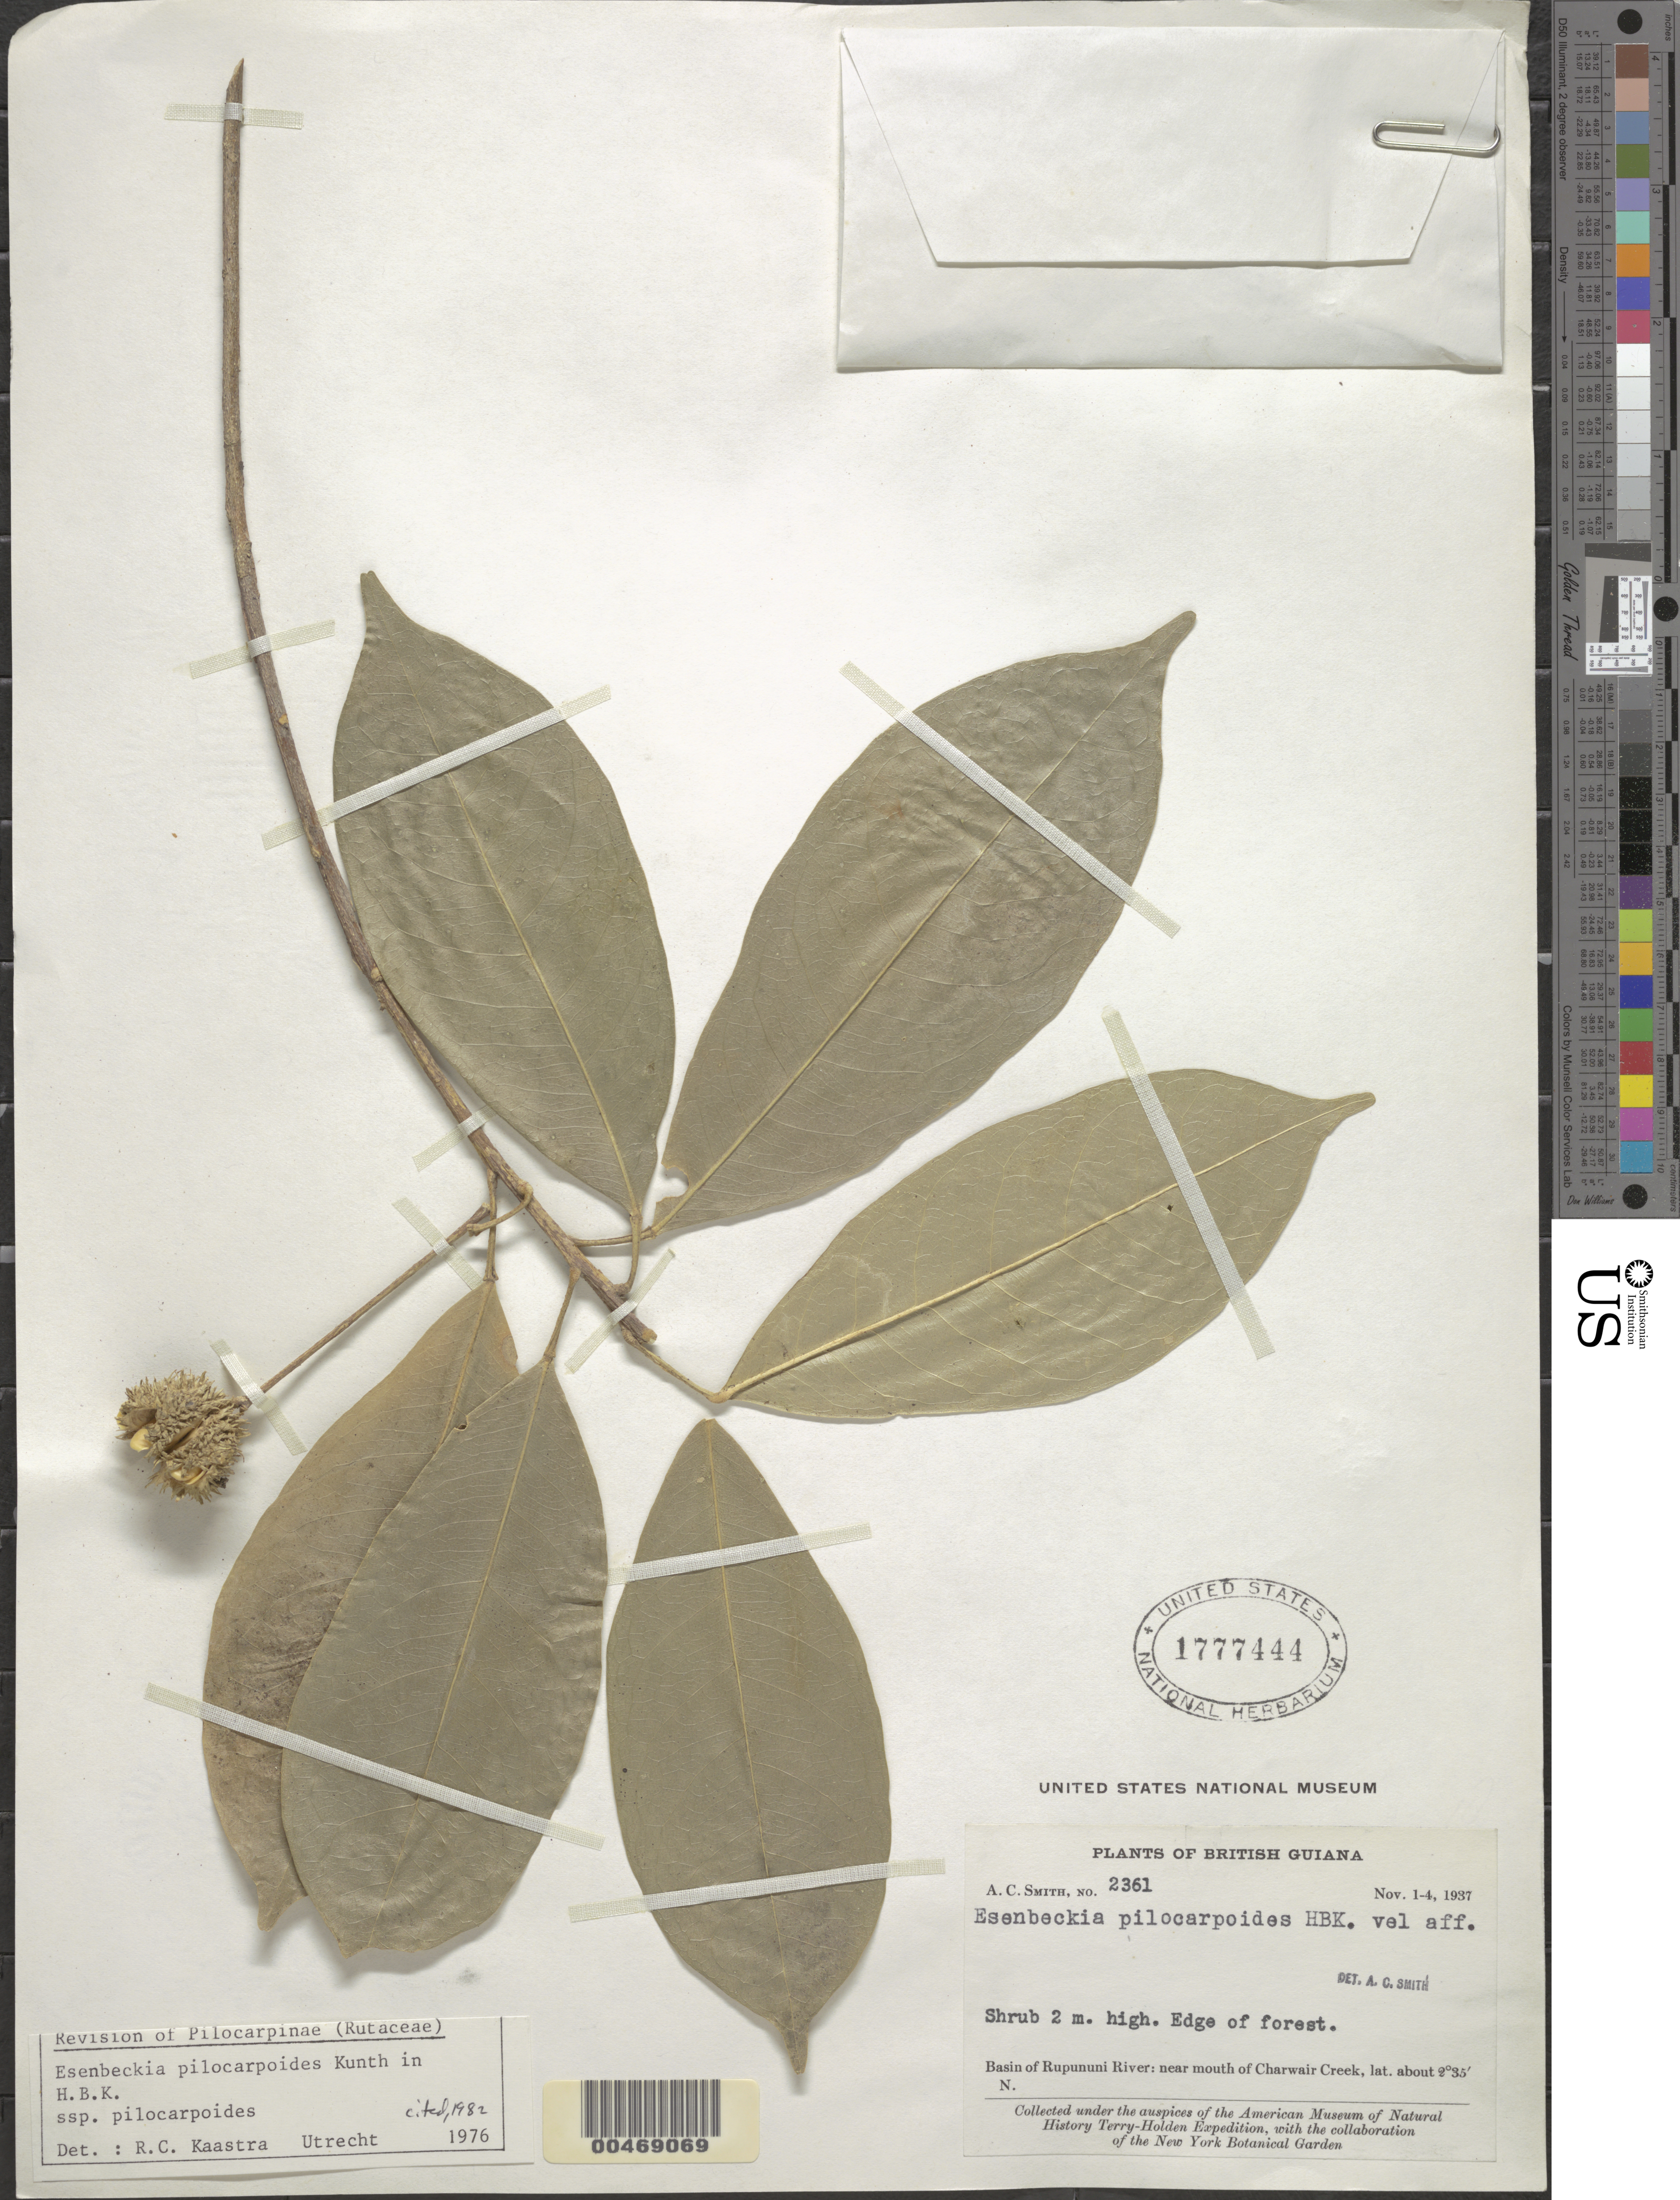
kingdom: Plantae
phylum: Tracheophyta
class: Magnoliopsida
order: Sapindales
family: Rutaceae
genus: Esenbeckia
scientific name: Esenbeckia pilocarpoides subsp. pilocarpoides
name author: Kunth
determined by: Kaastra, R. C., (UTRECHT)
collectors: A. C. Smith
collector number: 2361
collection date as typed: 1-Nov-37 to 4-Nov-37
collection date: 1937-11-01/1937-11-04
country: Guyana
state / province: U. Takutu-U. Essequibo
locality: Charwair Creek, near mouth, Rupununi R. basin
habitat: Edge of forest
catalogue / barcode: US 1777444